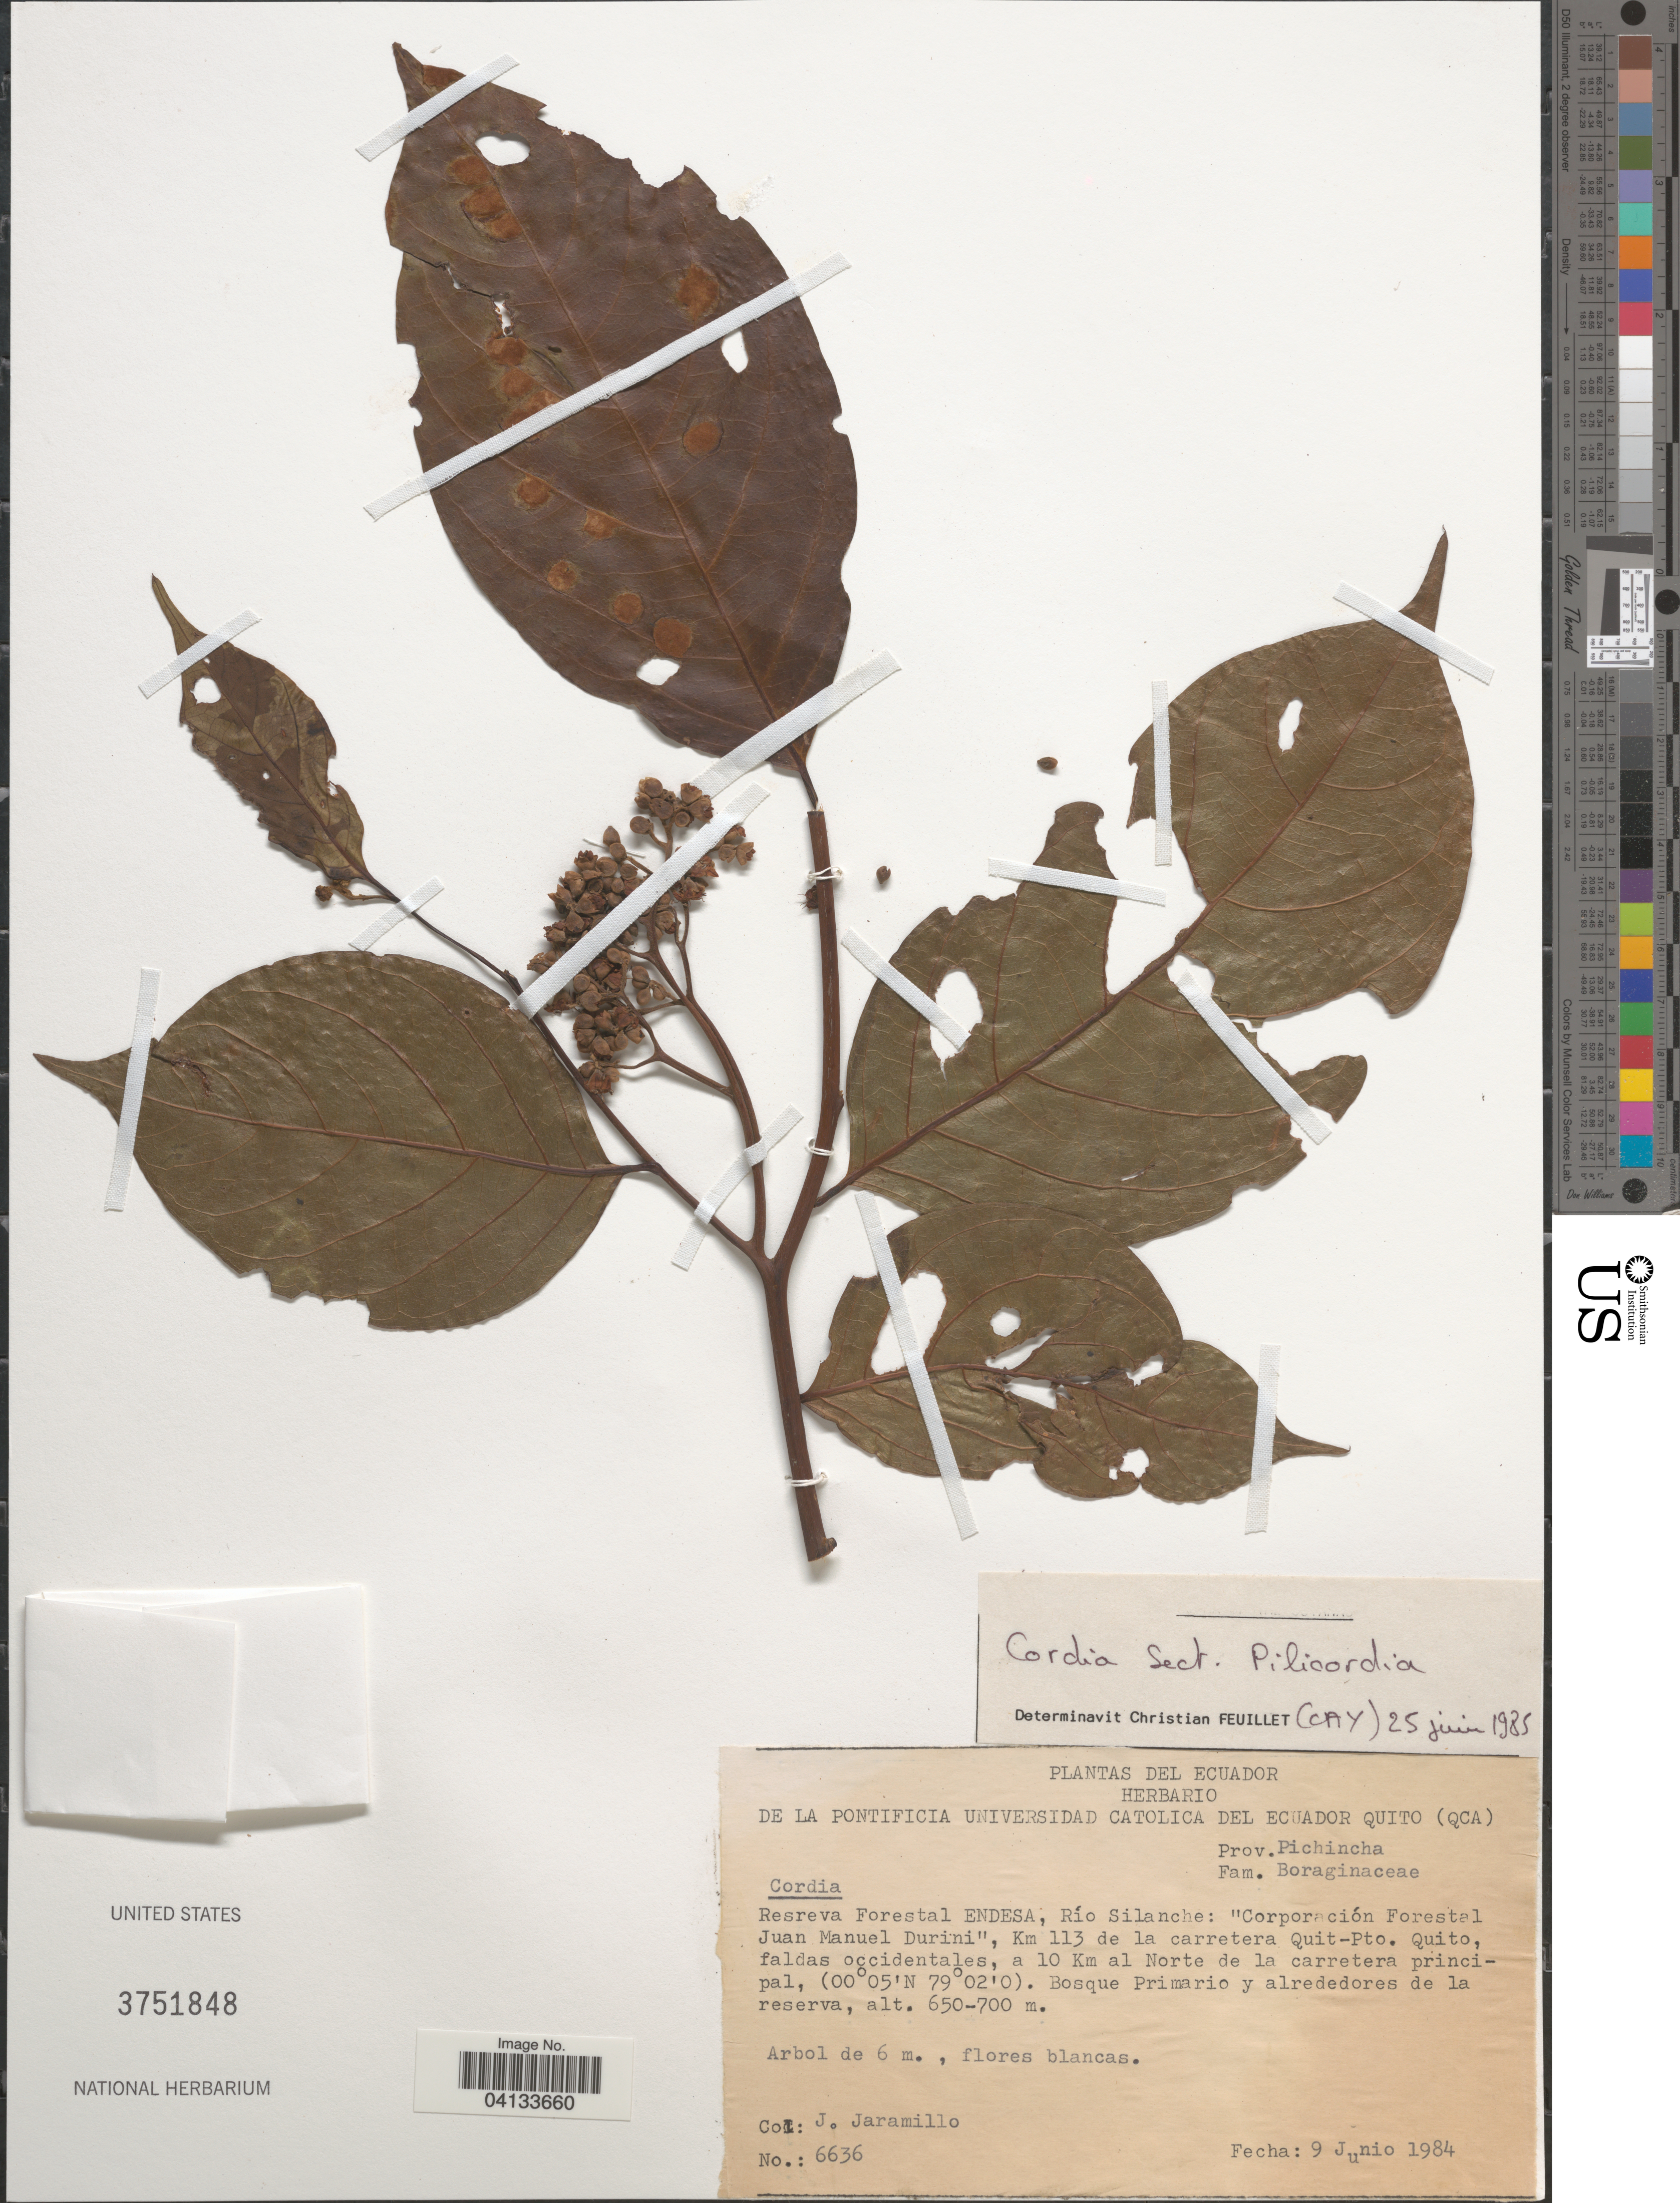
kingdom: Plantae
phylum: Tracheophyta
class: Magnoliopsida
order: Boraginales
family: Cordiaceae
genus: Cordia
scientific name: Cordia sp.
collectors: J. Jaramillo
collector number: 6636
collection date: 1984-06-09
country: Ecuador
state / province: Pichincha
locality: Reserva Forestal ENDESA, Río Silanche: "Corporación Forestal Juan Manuel Durini", Km 113 de la carretera Quito-Pto. Quito, faldas occidentales, a 10 Km al Norte de la carretera principal.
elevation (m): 650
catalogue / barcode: US 3751848